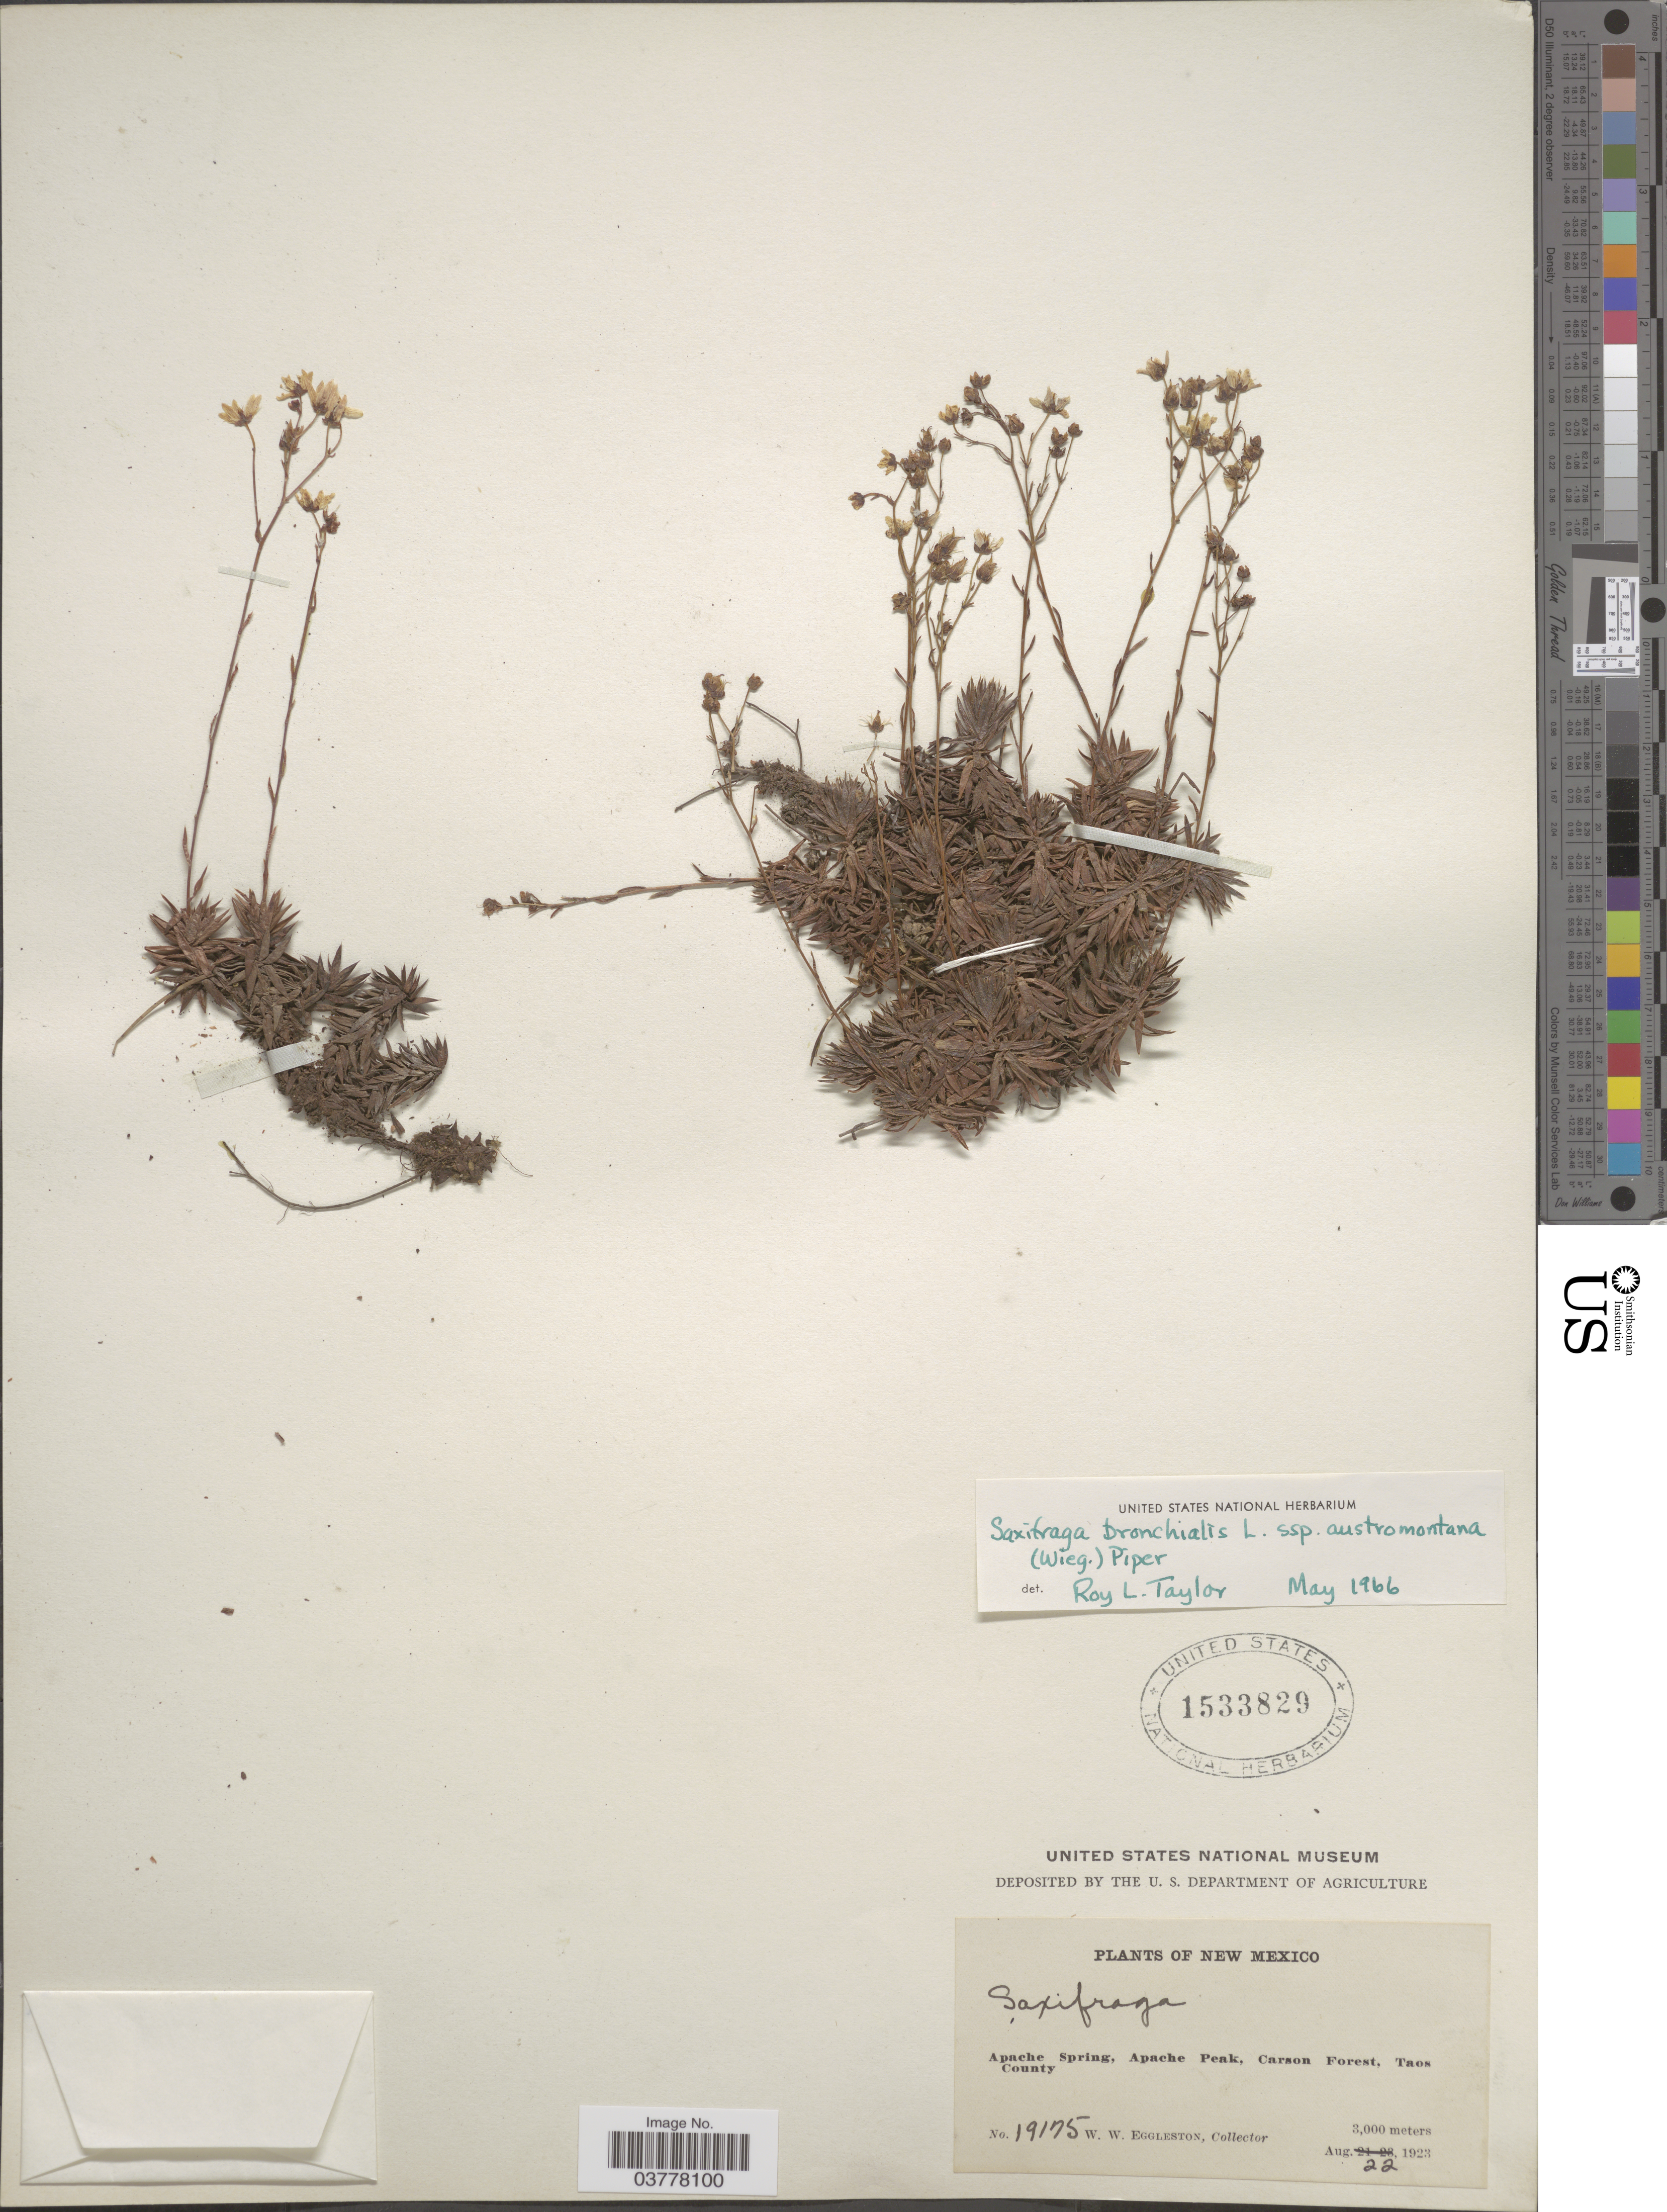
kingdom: Plantae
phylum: Tracheophyta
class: Magnoliopsida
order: Saxifragales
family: Saxifragaceae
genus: Saxifraga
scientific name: Saxifraga bronchialis subsp. austromontana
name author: (Wiegand) Piper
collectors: W. W. Eggleston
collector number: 19175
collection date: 1923-08-22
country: United States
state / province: New Mexico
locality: Apache Spring, Apache Peak, Carson Forest, Taos County.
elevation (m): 3000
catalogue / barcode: US 1533829